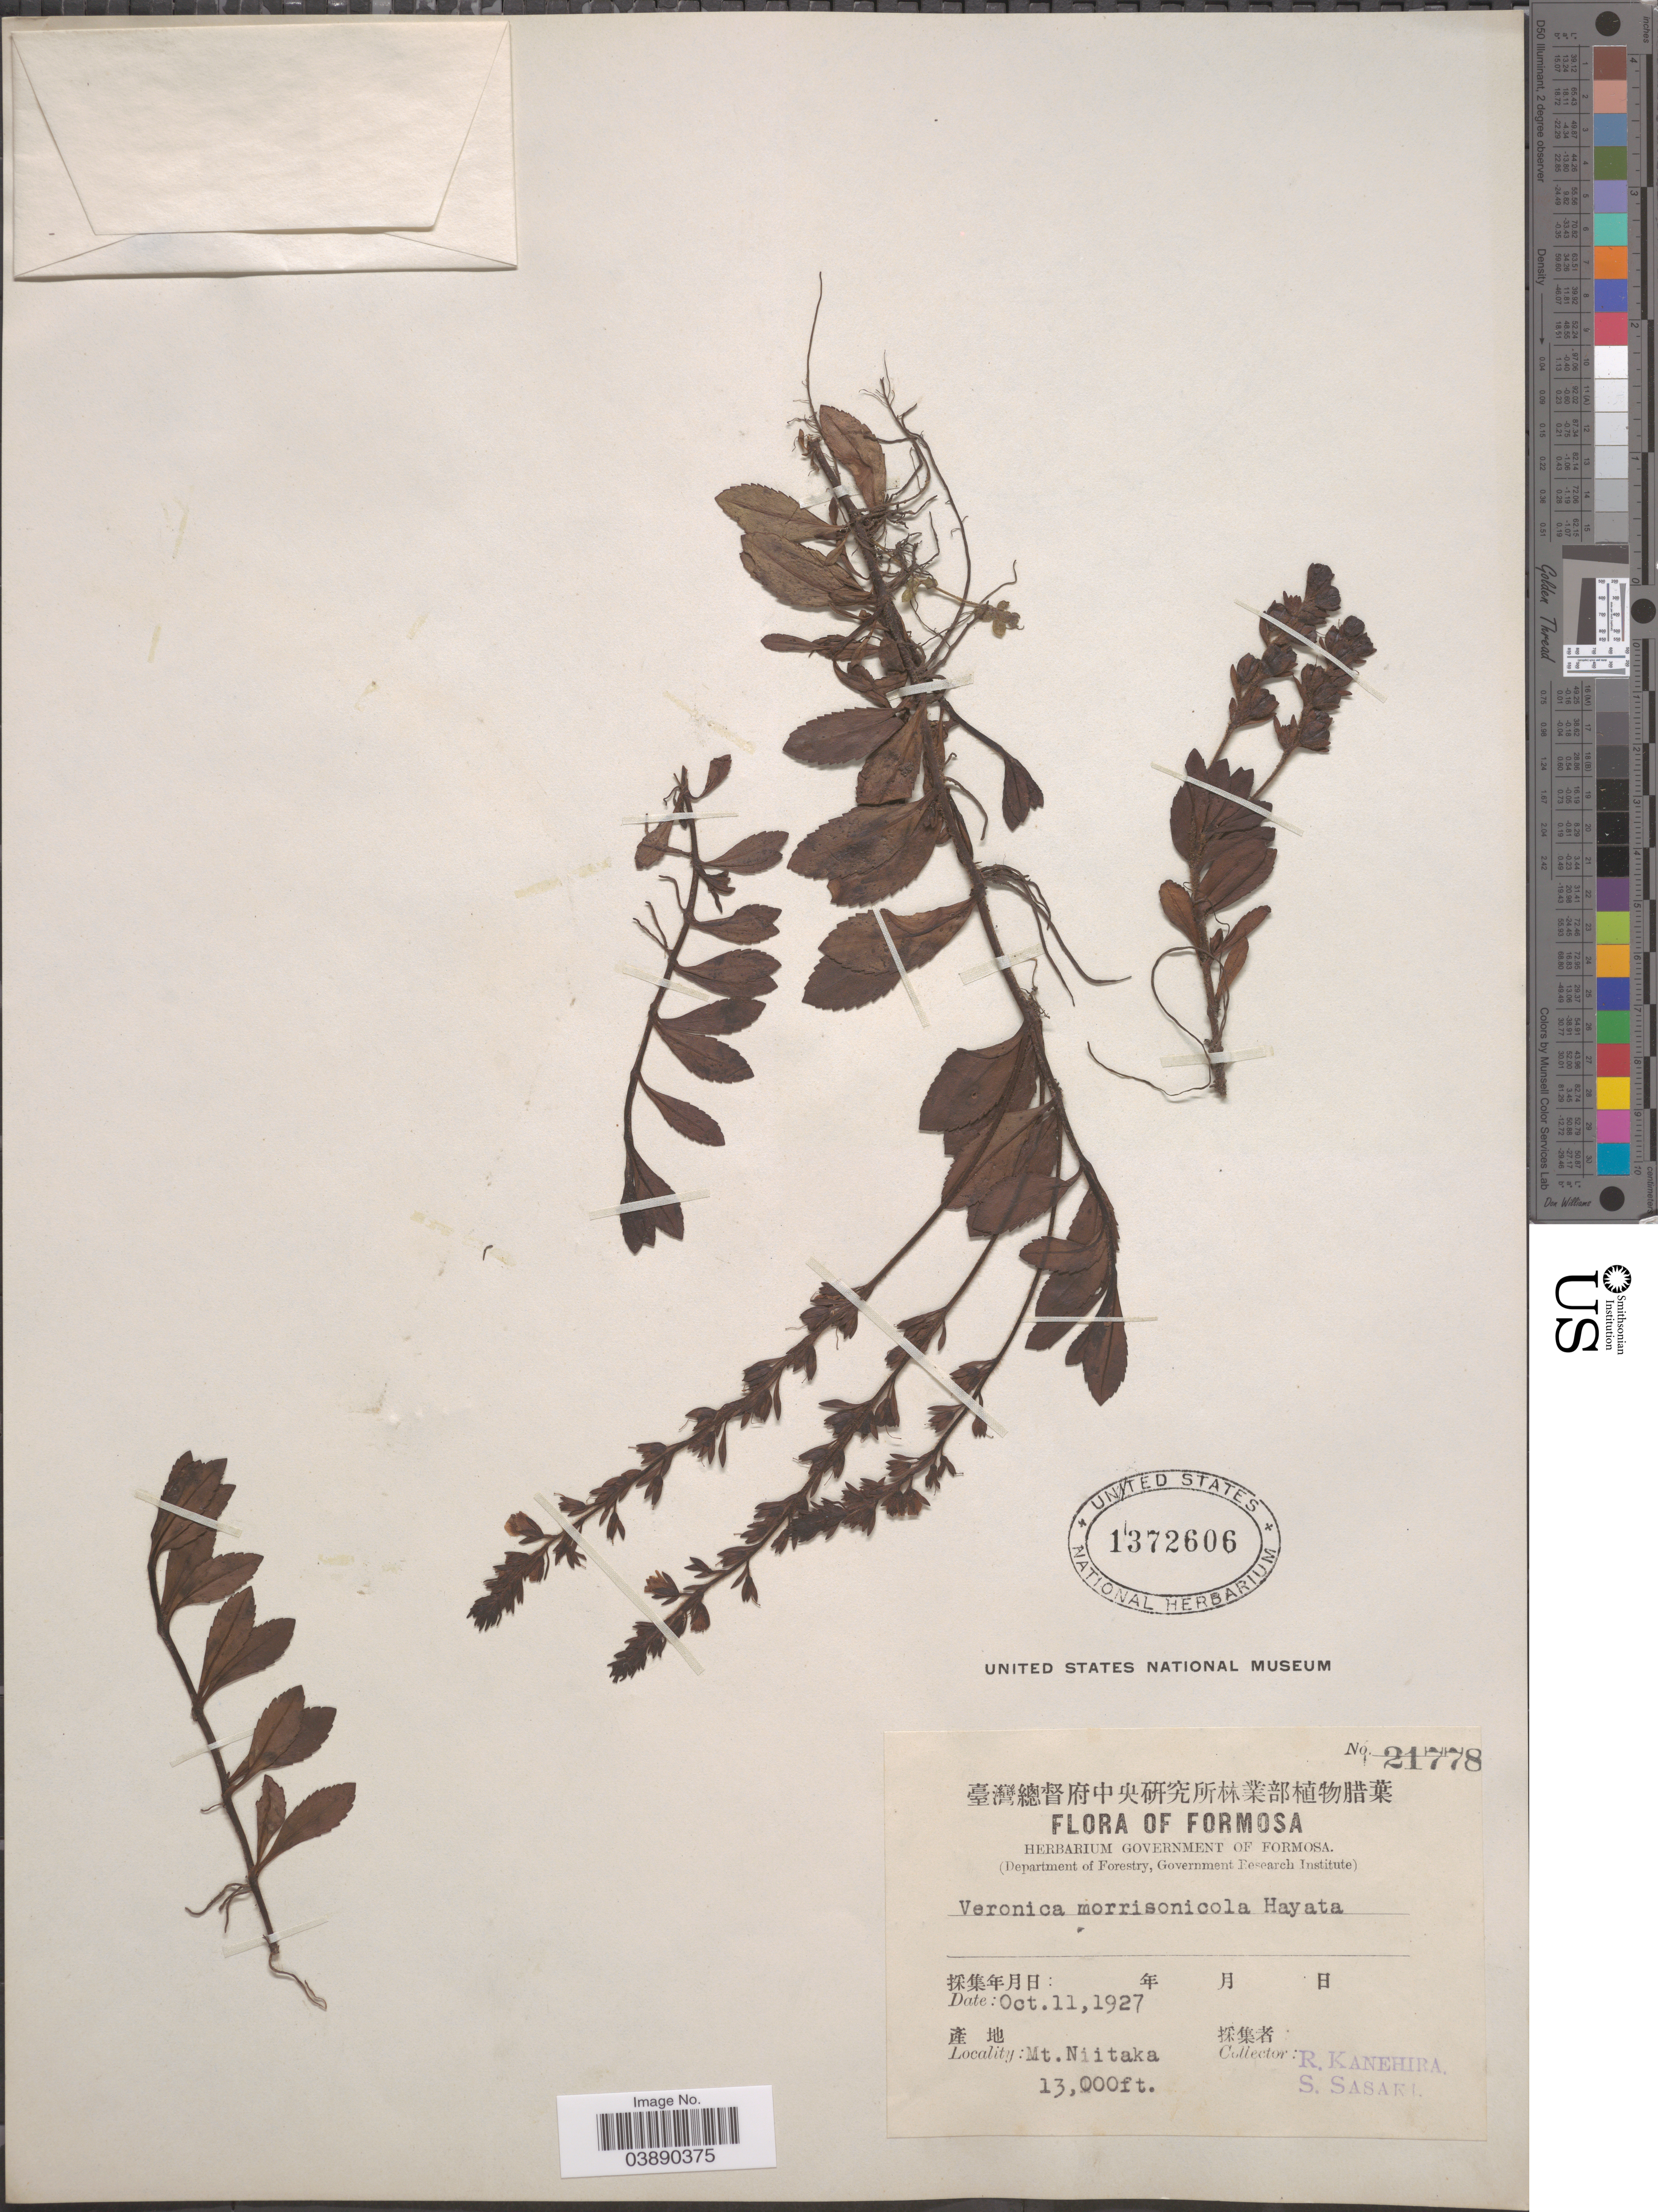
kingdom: Plantae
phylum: Tracheophyta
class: Magnoliopsida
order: Lamiales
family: Plantaginaceae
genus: Veronica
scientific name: Veronica morrisonicola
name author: Hayata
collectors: R. Kanehira & S. Sasaki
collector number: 21778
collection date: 1927-10-11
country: Taiwan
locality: Formosa. Mt. Niitaka.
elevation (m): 3962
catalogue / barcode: US 1372606